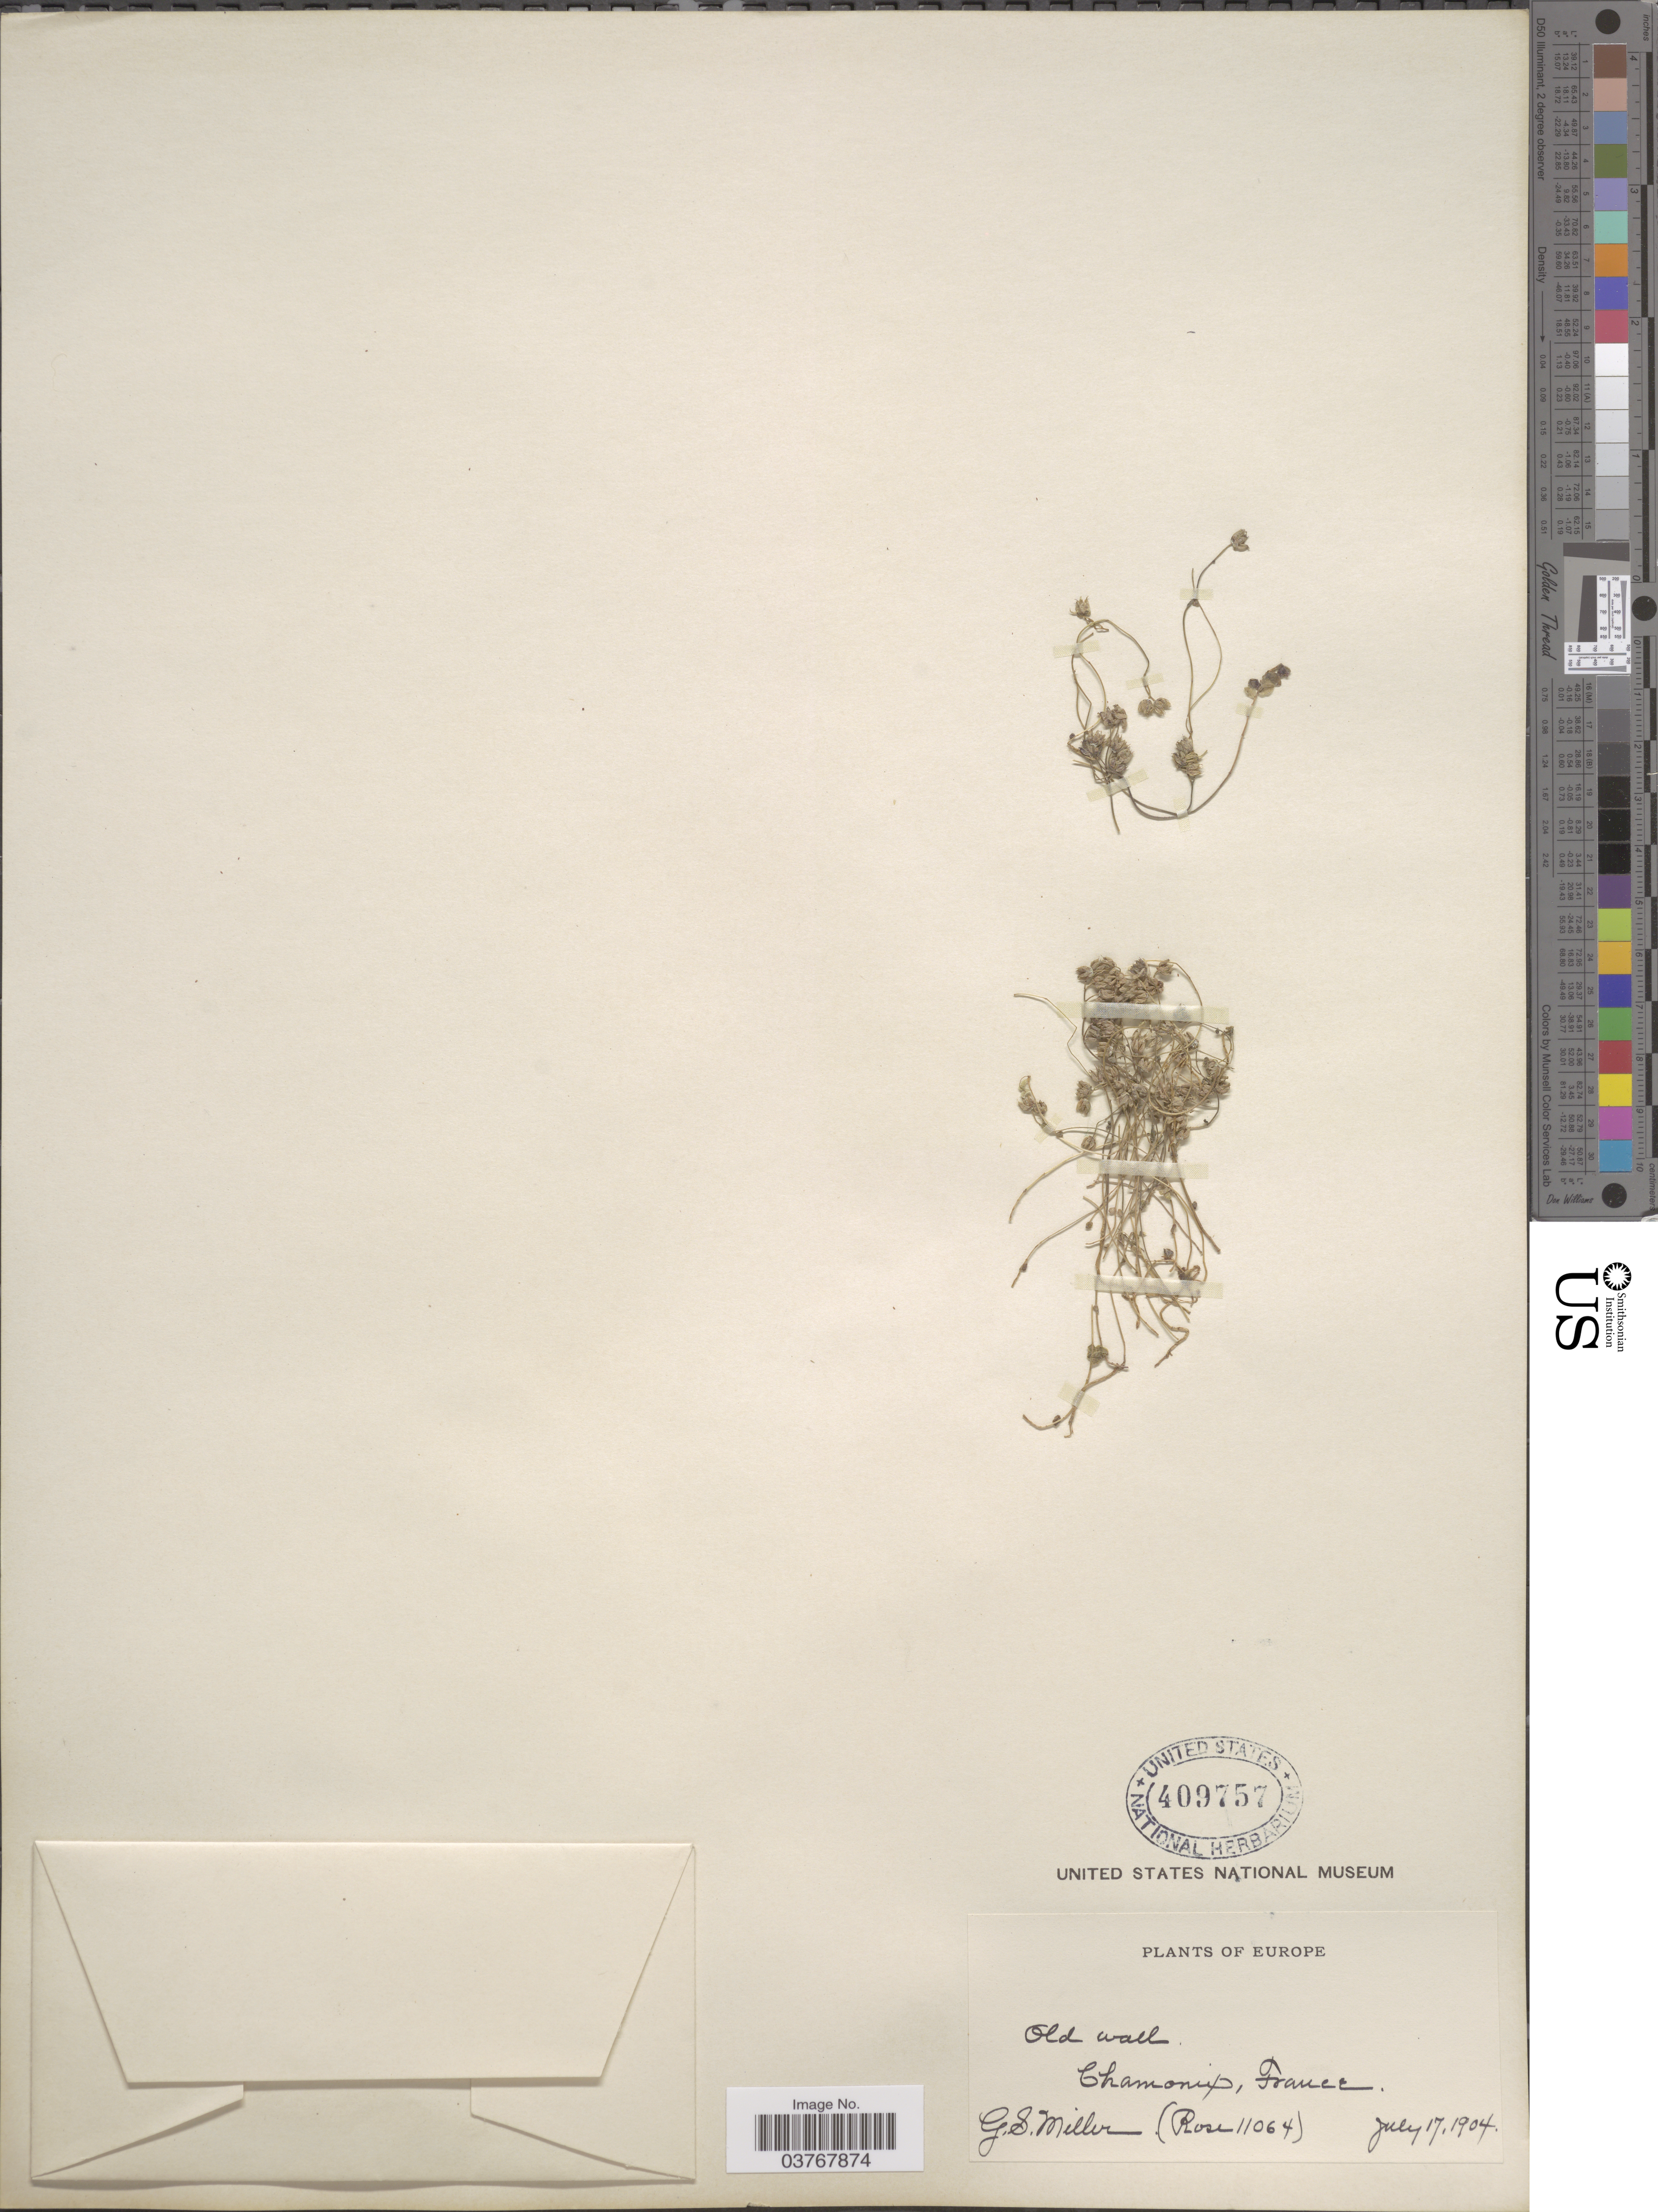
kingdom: Plantae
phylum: Tracheophyta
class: Magnoliopsida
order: Saxifragales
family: Crassulaceae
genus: Sedum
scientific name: Sedum sp.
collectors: G. S. Miller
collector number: (Rose 11064)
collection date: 1904-07-17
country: France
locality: Old wall. Chamonix.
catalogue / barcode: US 409757